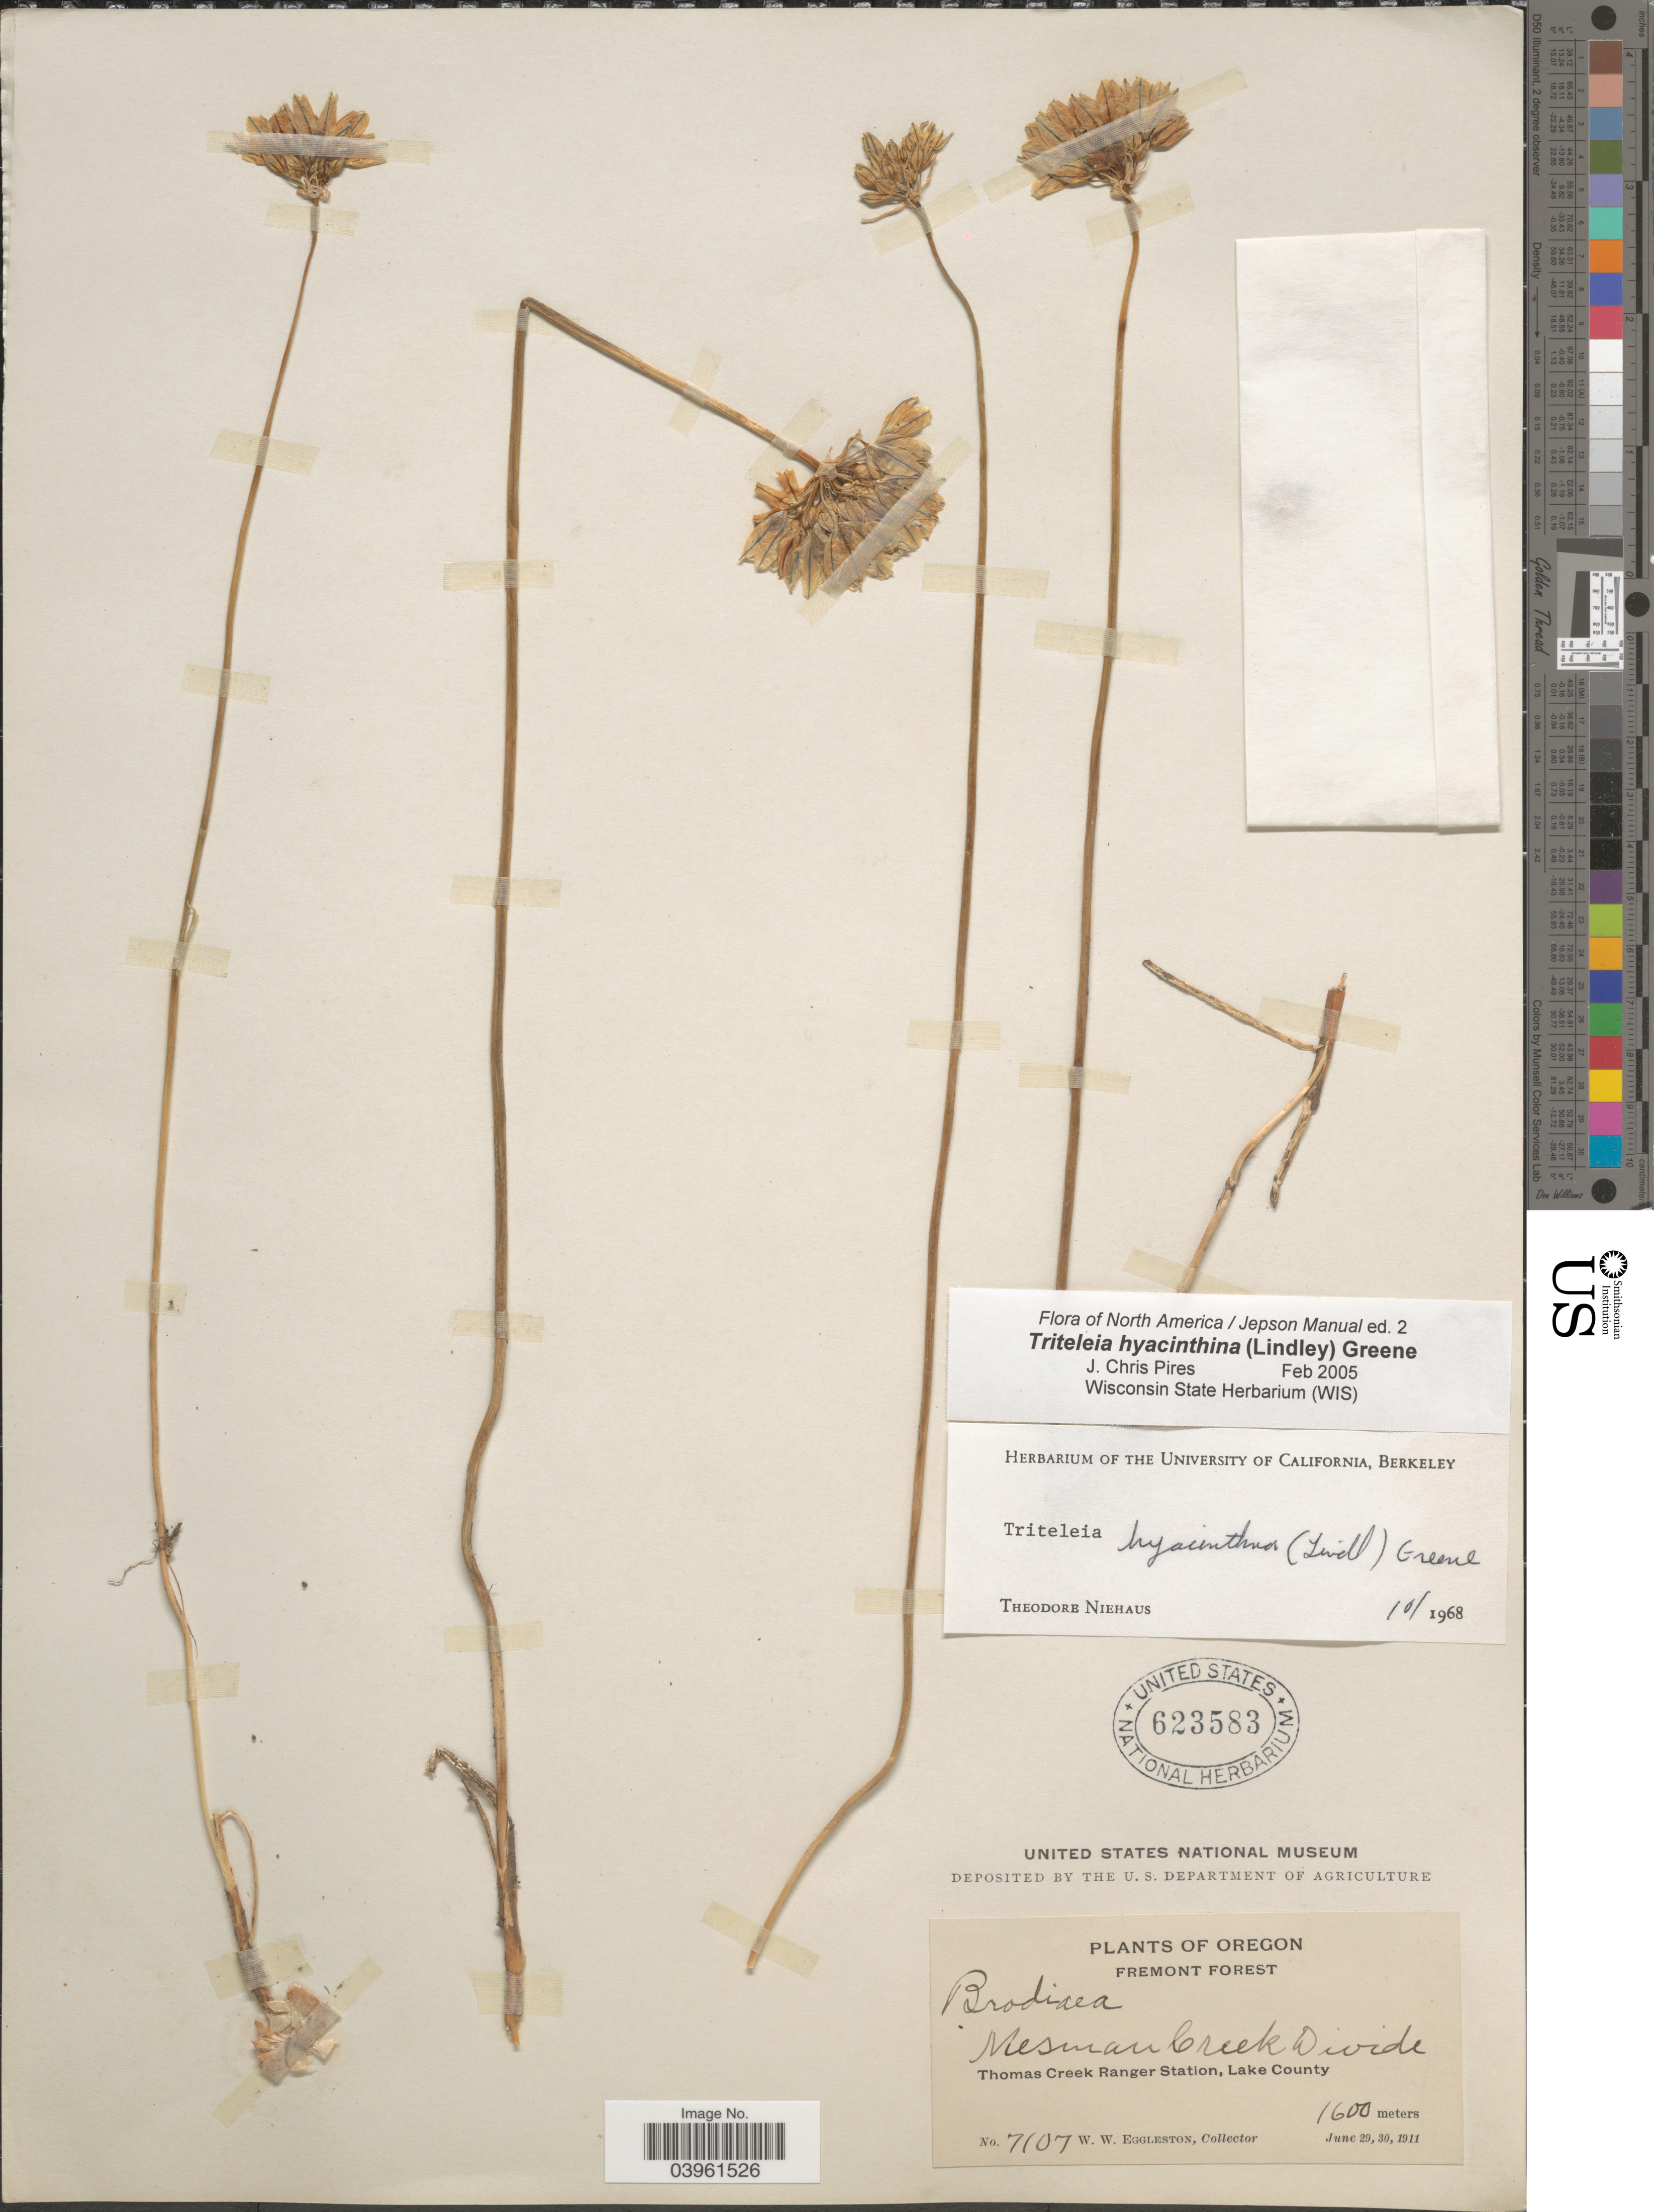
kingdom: Plantae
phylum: Tracheophyta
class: Liliopsida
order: Asparagales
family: Asparagaceae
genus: Triteleia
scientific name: Triteleia hyacinthina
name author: (Lindl.) Greene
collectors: W. W. Eggleston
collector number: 7107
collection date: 1911-06-29/1911-06-30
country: United States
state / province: Oregon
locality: Fremont Forest. Mesman Creek Divide. Thomas Creek Ranger Station, Lake County.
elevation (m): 1600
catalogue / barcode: US 623583